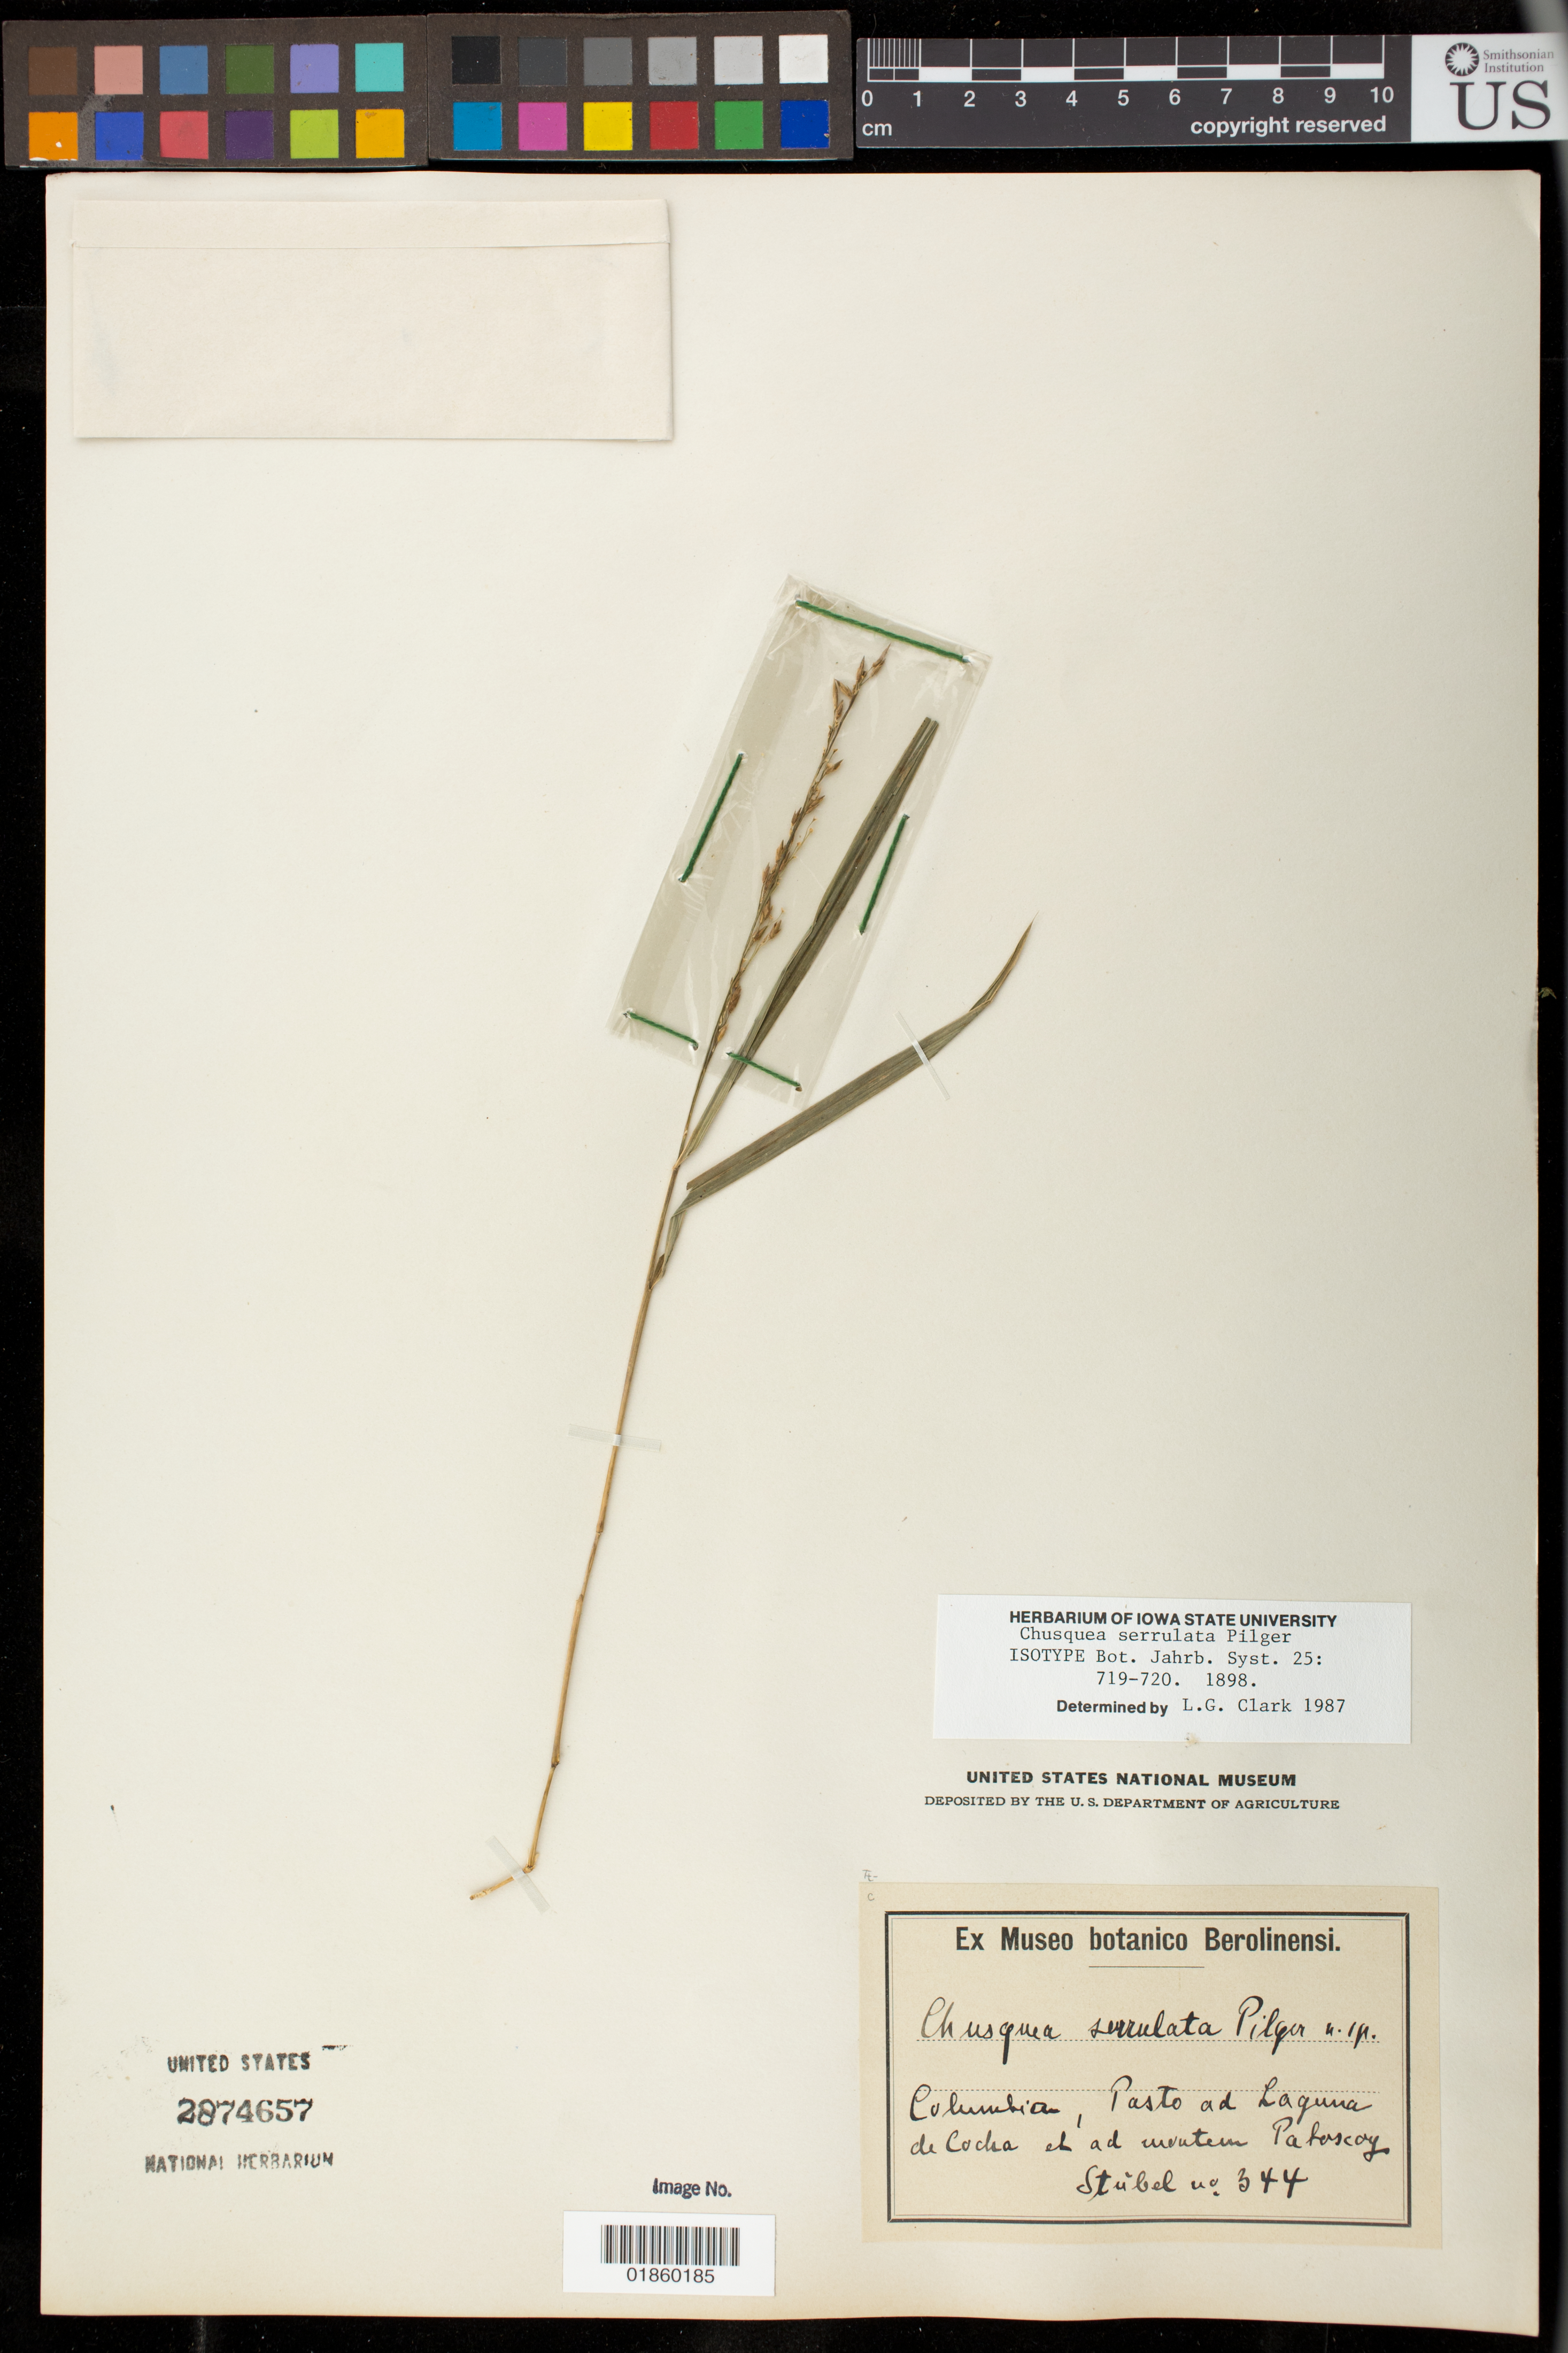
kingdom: Plantae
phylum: Tracheophyta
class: Liliopsida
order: Poales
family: Poaceae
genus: Chusquea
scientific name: Chusquea serrulata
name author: Pilg.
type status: Type Collection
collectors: M. Stuebel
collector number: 344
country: Colombia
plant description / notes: Fragmentary material of type specimen ex herb. Berlin.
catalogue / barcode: US 2874657